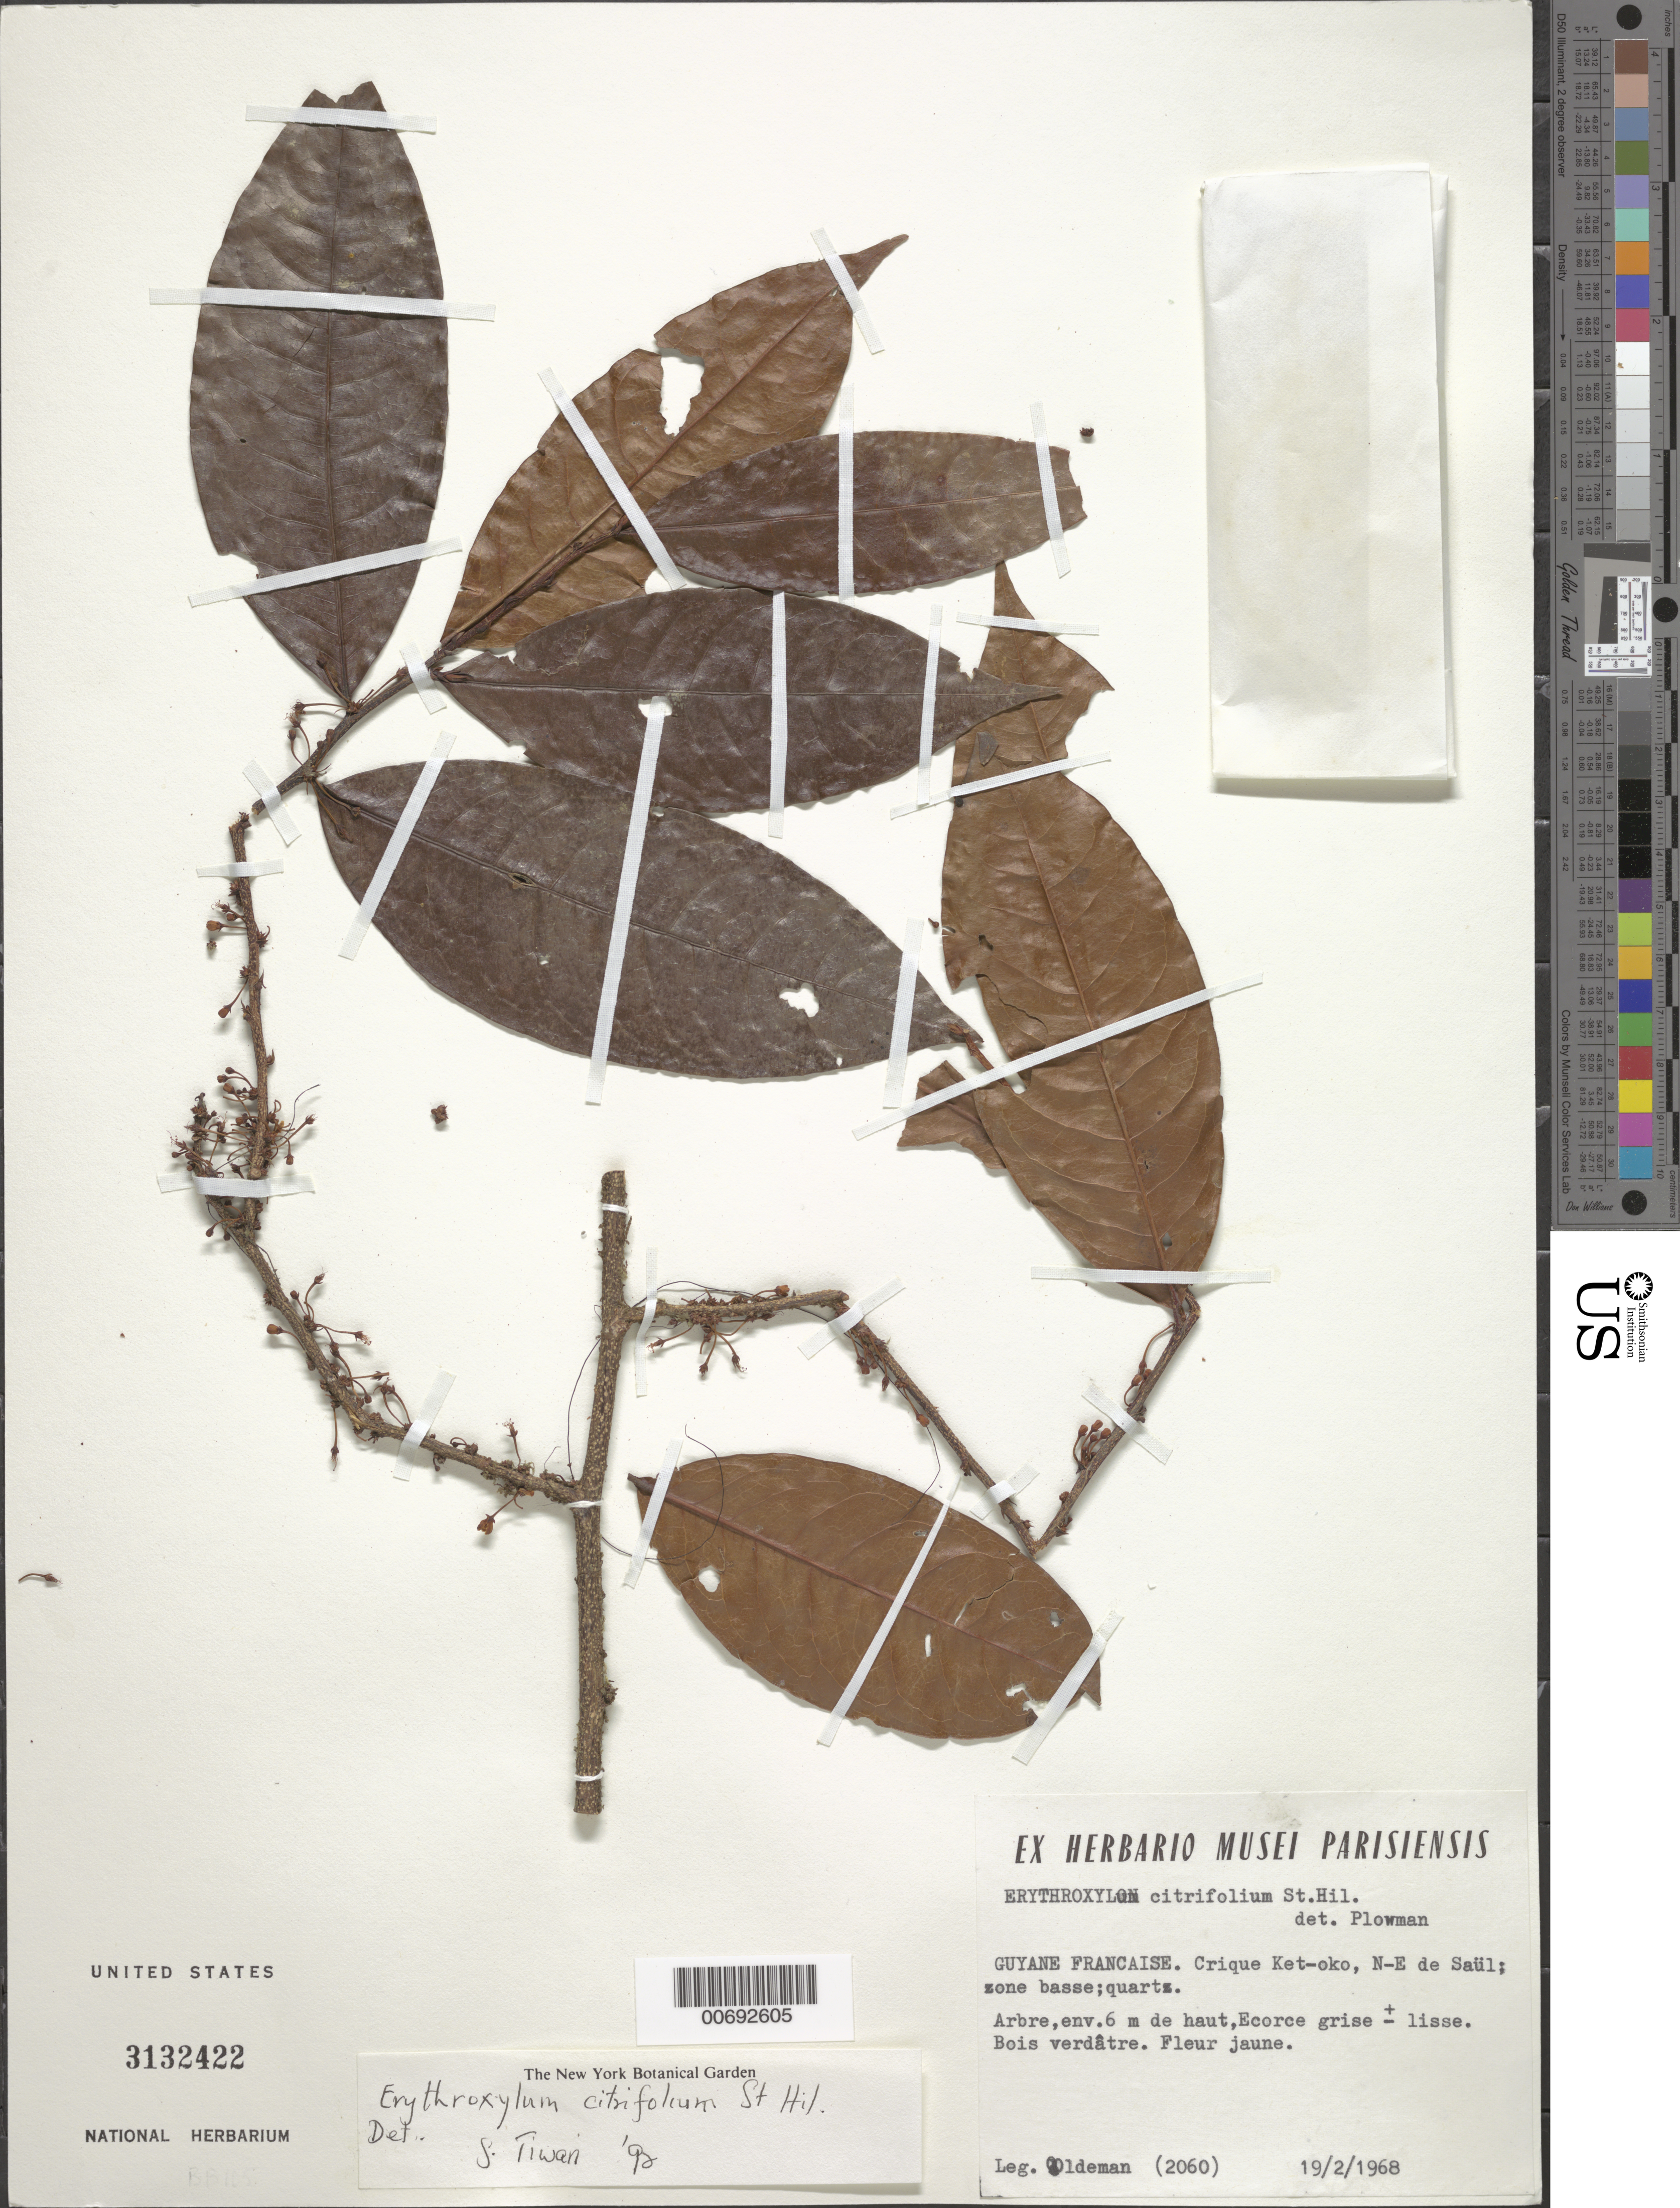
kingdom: Plantae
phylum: Tracheophyta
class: Magnoliopsida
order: Malpighiales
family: Erythroxylaceae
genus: Erythroxylum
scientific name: Erythroxylum citrifolium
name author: A. St.-Hil.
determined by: Tiwari, S.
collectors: R. Oldeman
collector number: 2060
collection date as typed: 19-Feb-68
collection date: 1968-02-19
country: French Guiana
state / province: Saint-Laurent-du-Maroni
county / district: Saül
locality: Crique Ket-oko, NE de Saül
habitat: Zone basse, Quartz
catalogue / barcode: US 3132422